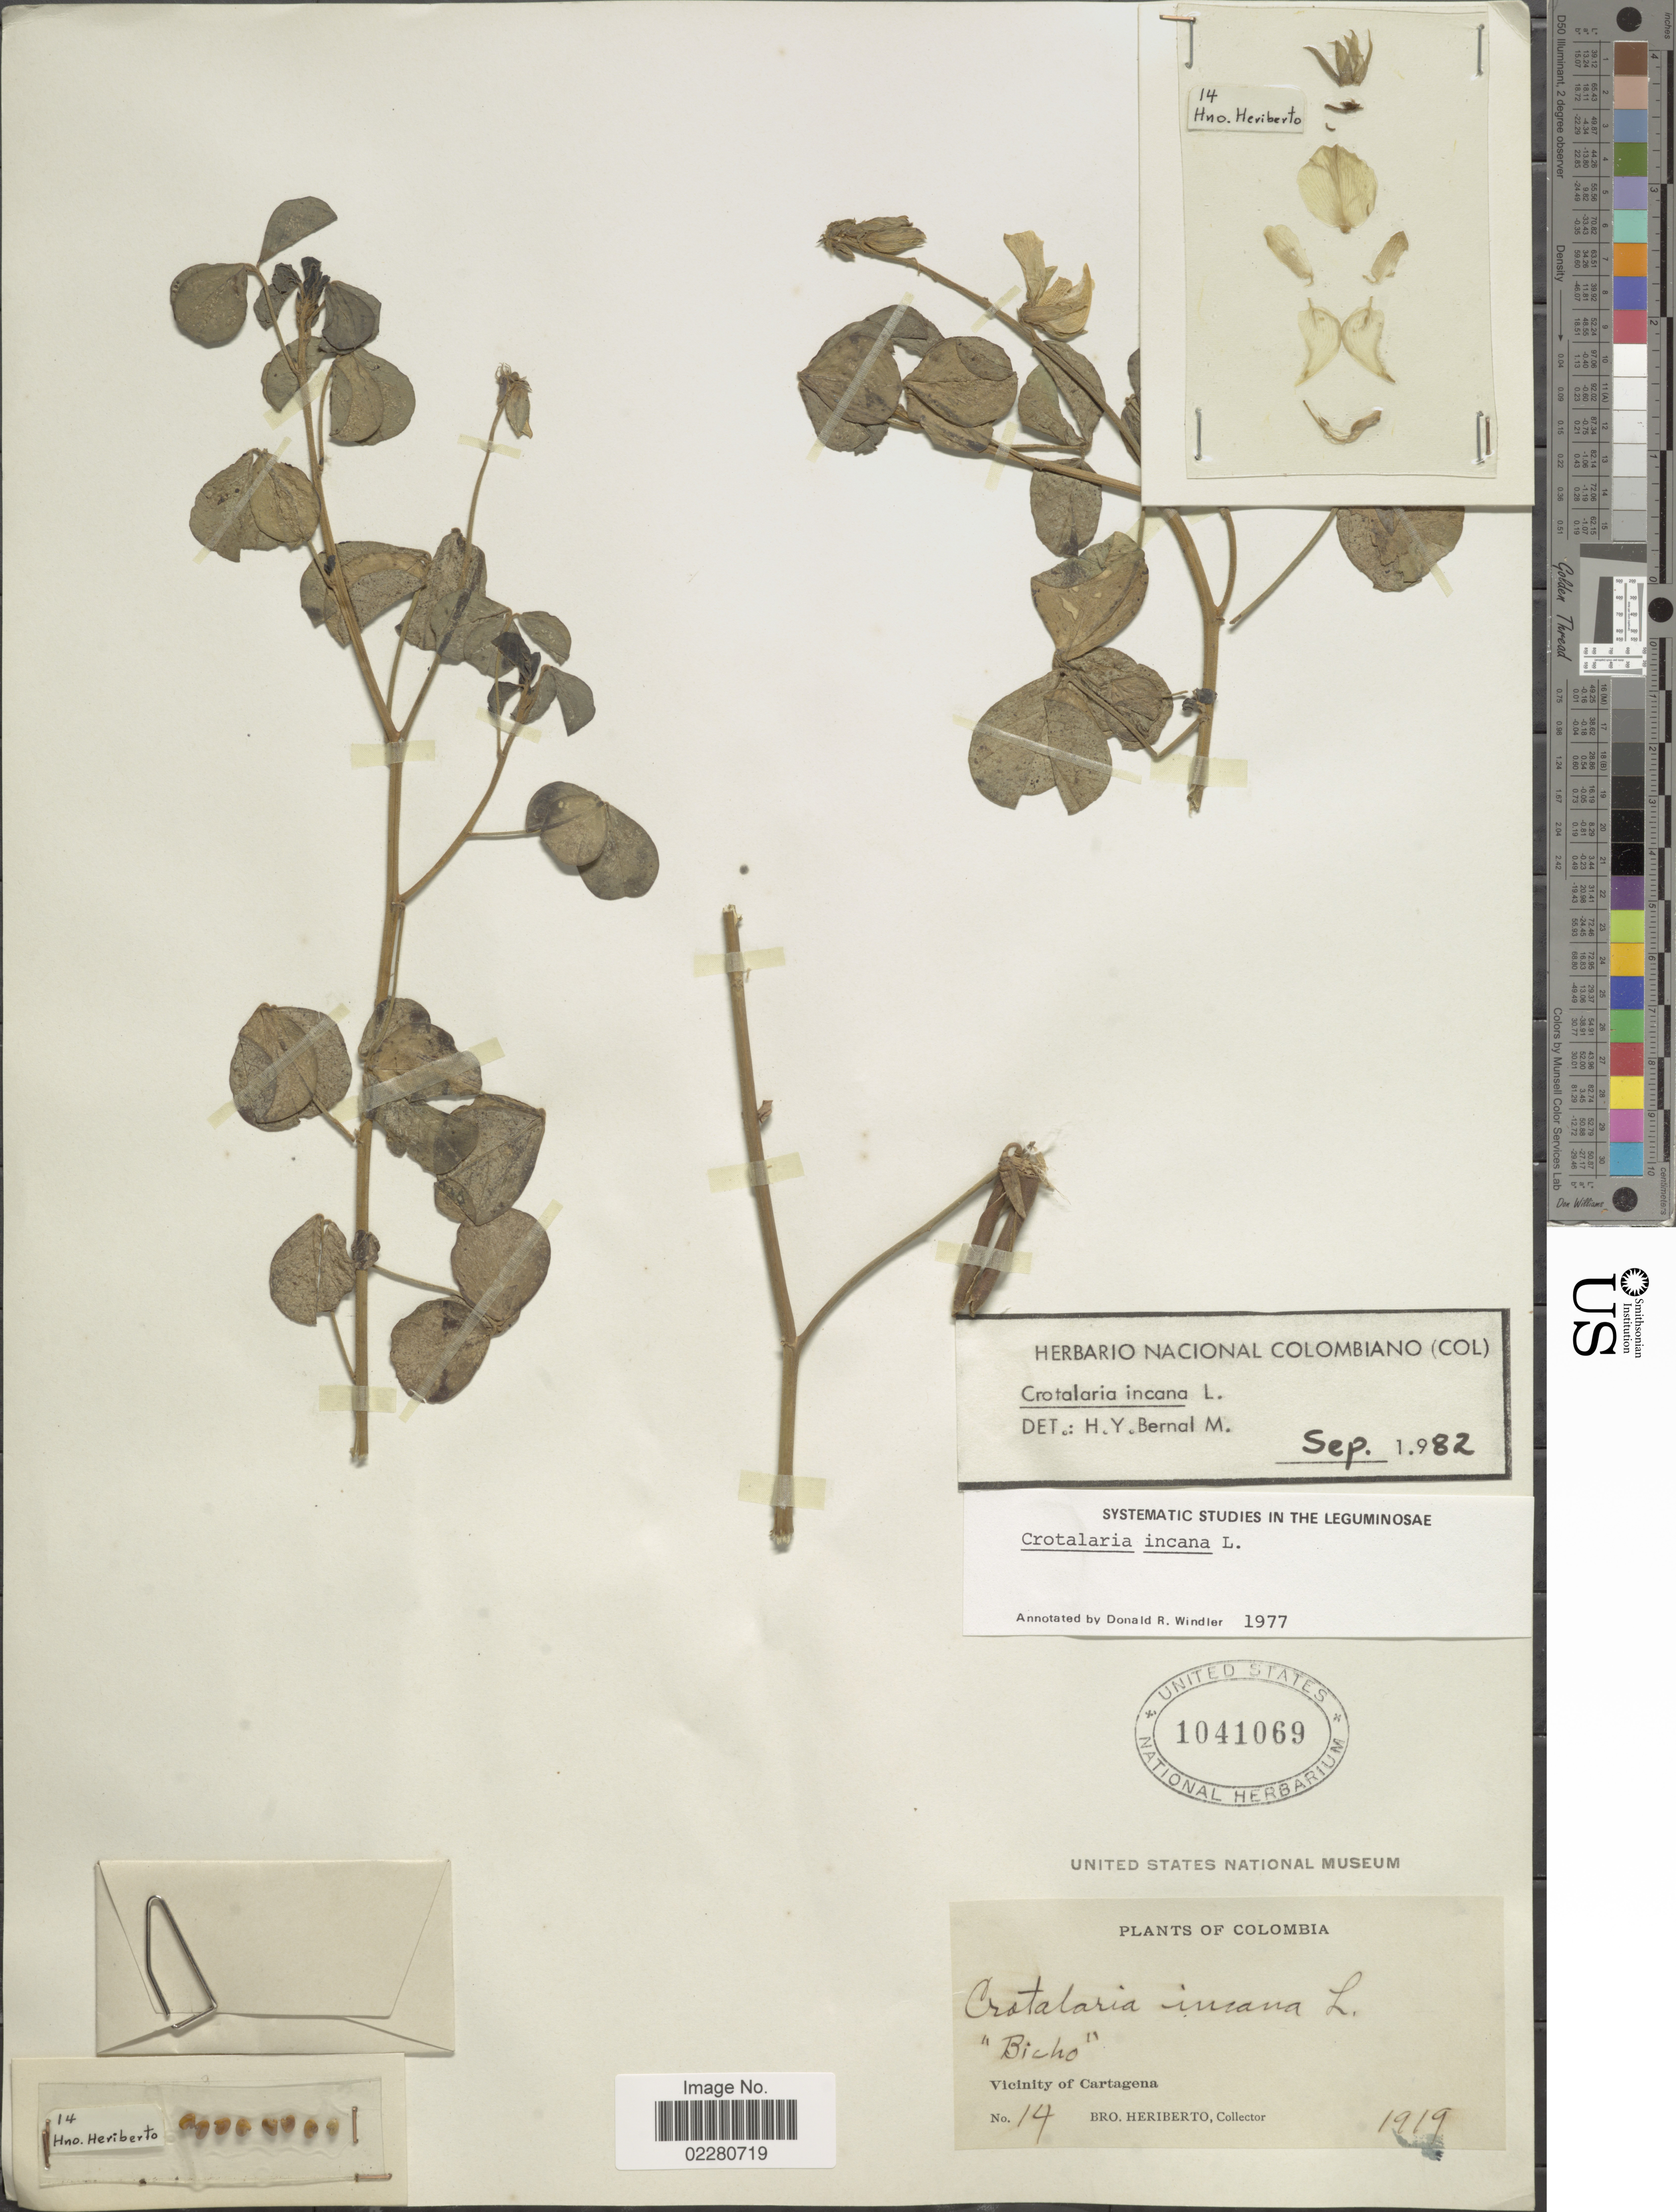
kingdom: Plantae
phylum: Tracheophyta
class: Magnoliopsida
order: Fabales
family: Fabaceae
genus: Crotalaria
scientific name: Crotalaria incana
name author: L.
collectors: B. Heriberto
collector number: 14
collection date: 1919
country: Colombia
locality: Vicinity of Cartagena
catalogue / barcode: US 1041069